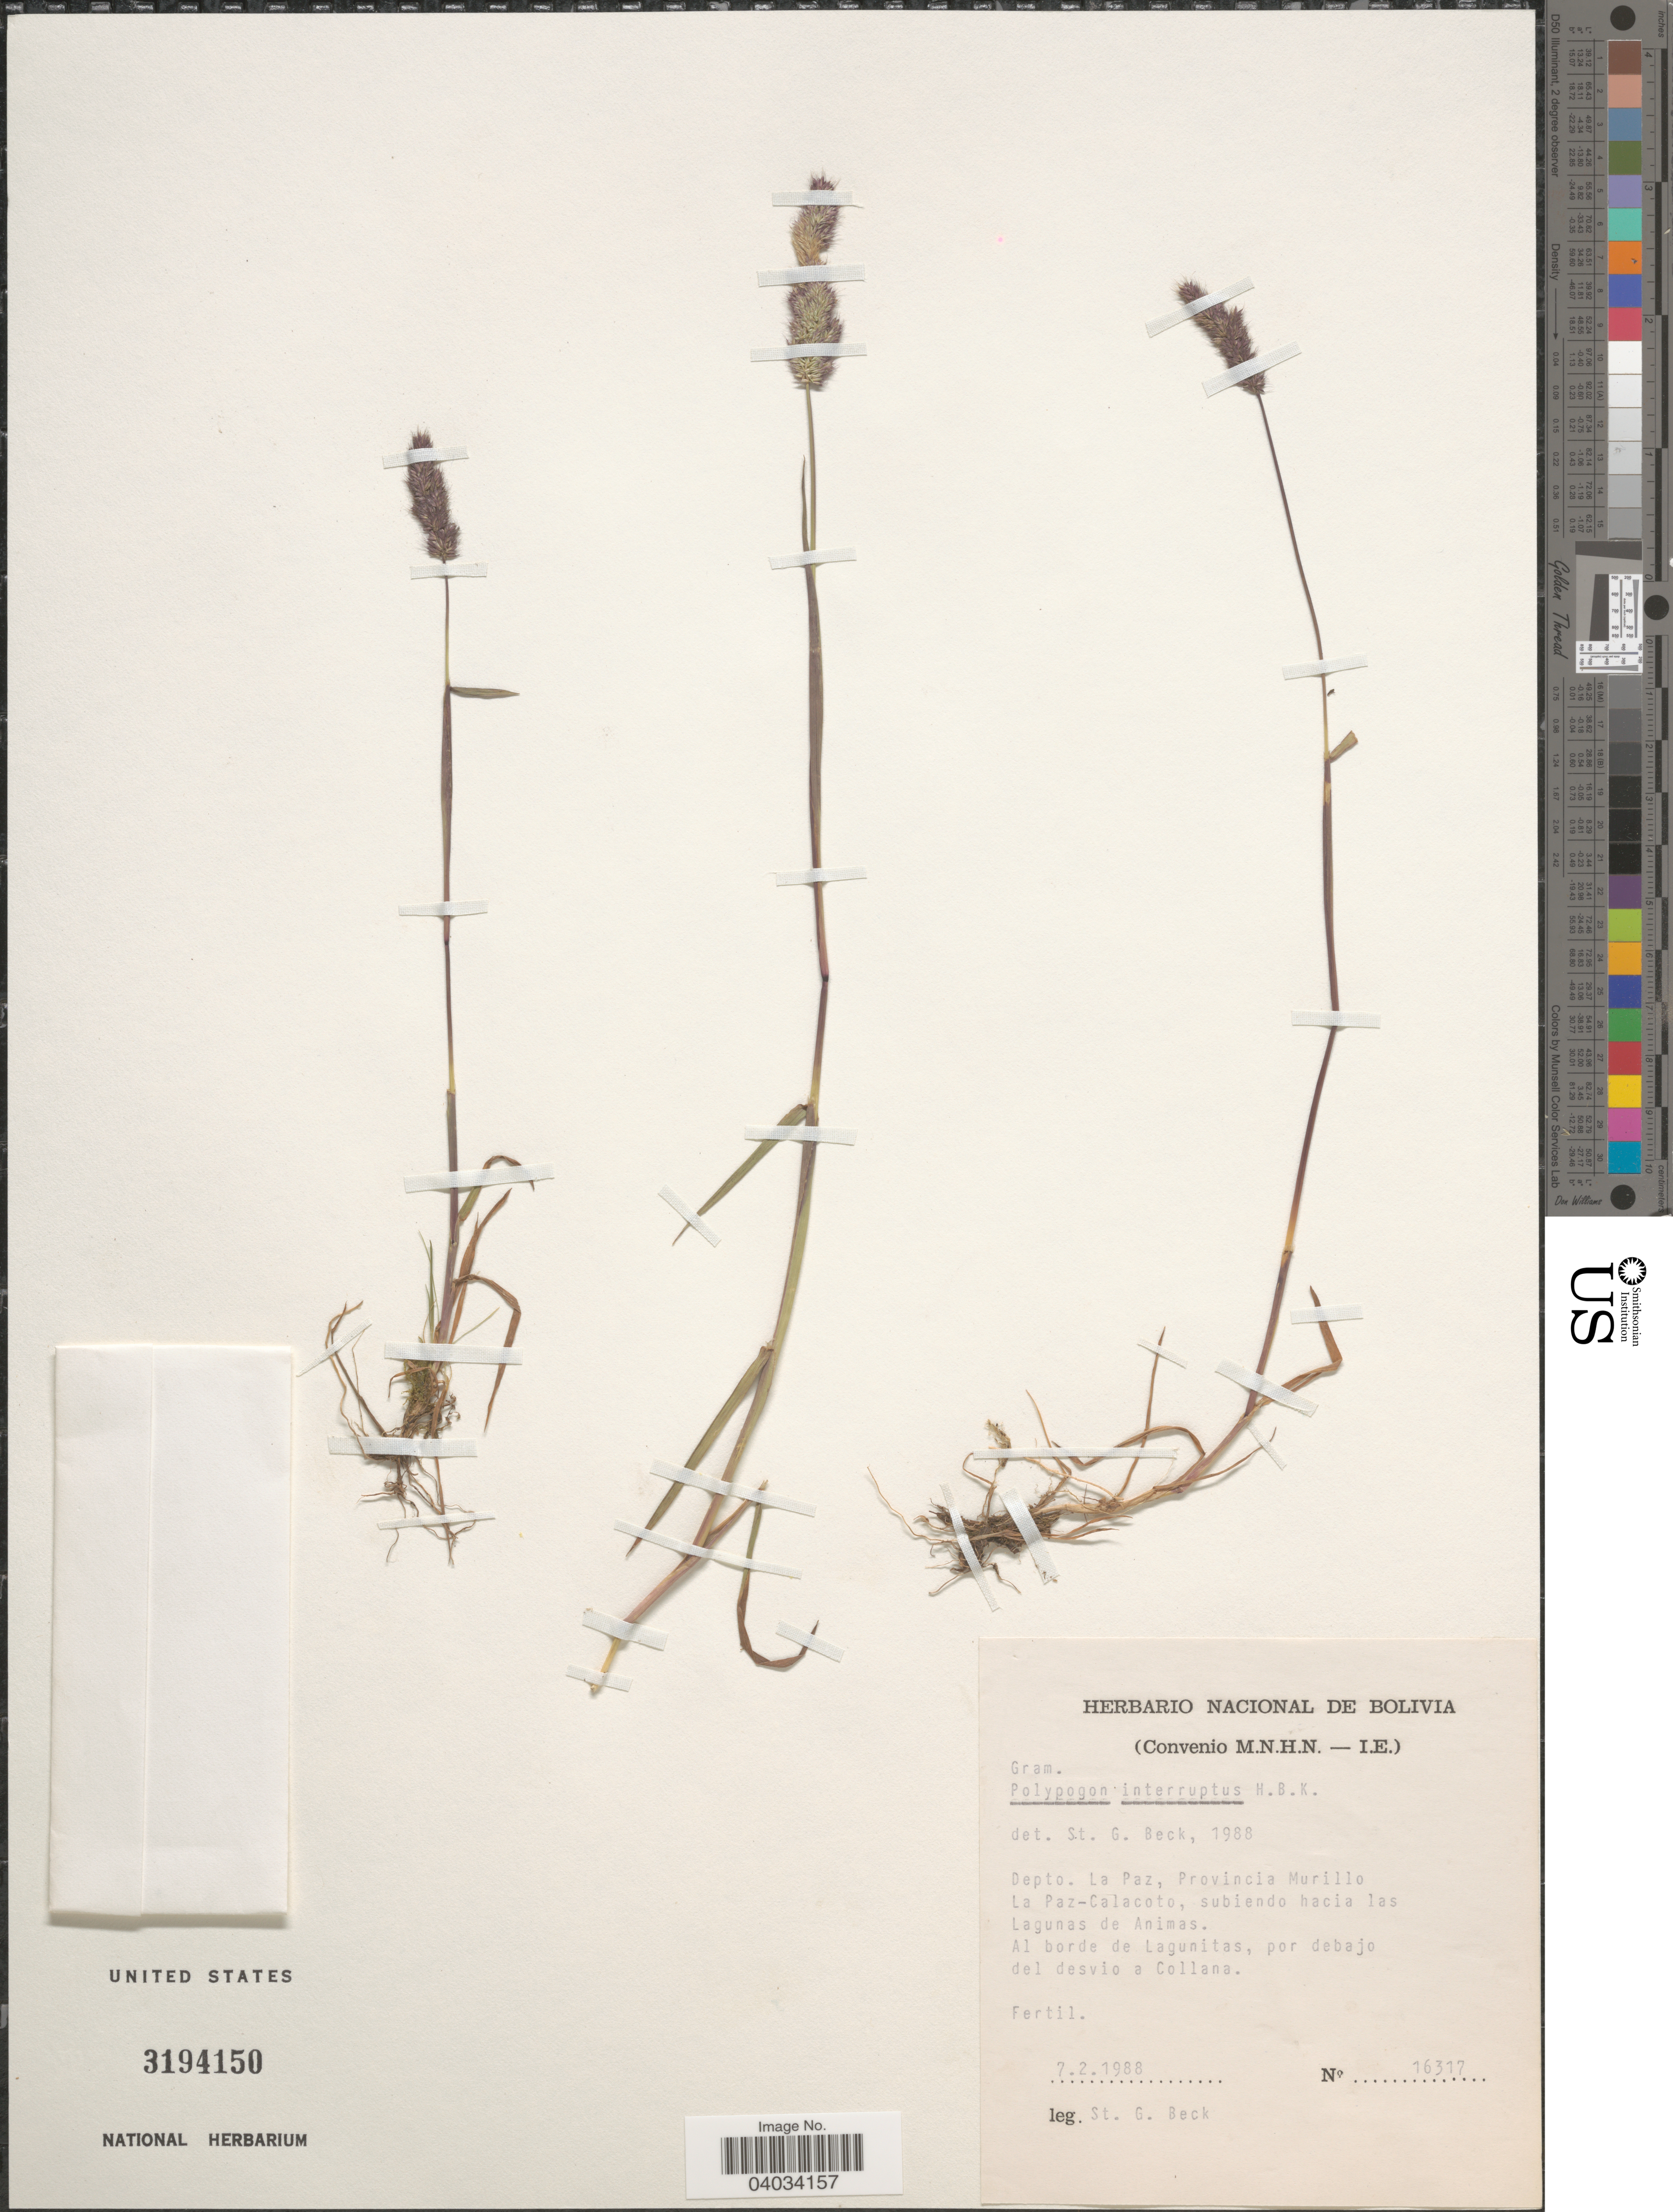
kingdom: Plantae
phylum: Tracheophyta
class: Liliopsida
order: Poales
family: Poaceae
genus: Polypogon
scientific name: Polypogon interruptus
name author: Kunth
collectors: S. G. Beck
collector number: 16317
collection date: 1988-02-07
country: Bolivia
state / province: La Paz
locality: Depto. La Paz, Provincia Murillo. La Paz-Calacoto, subiendo hacia las Lagunas de Animas. Al borde de Lagunitas, por debajo del desvio a Collana.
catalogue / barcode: US 3194150